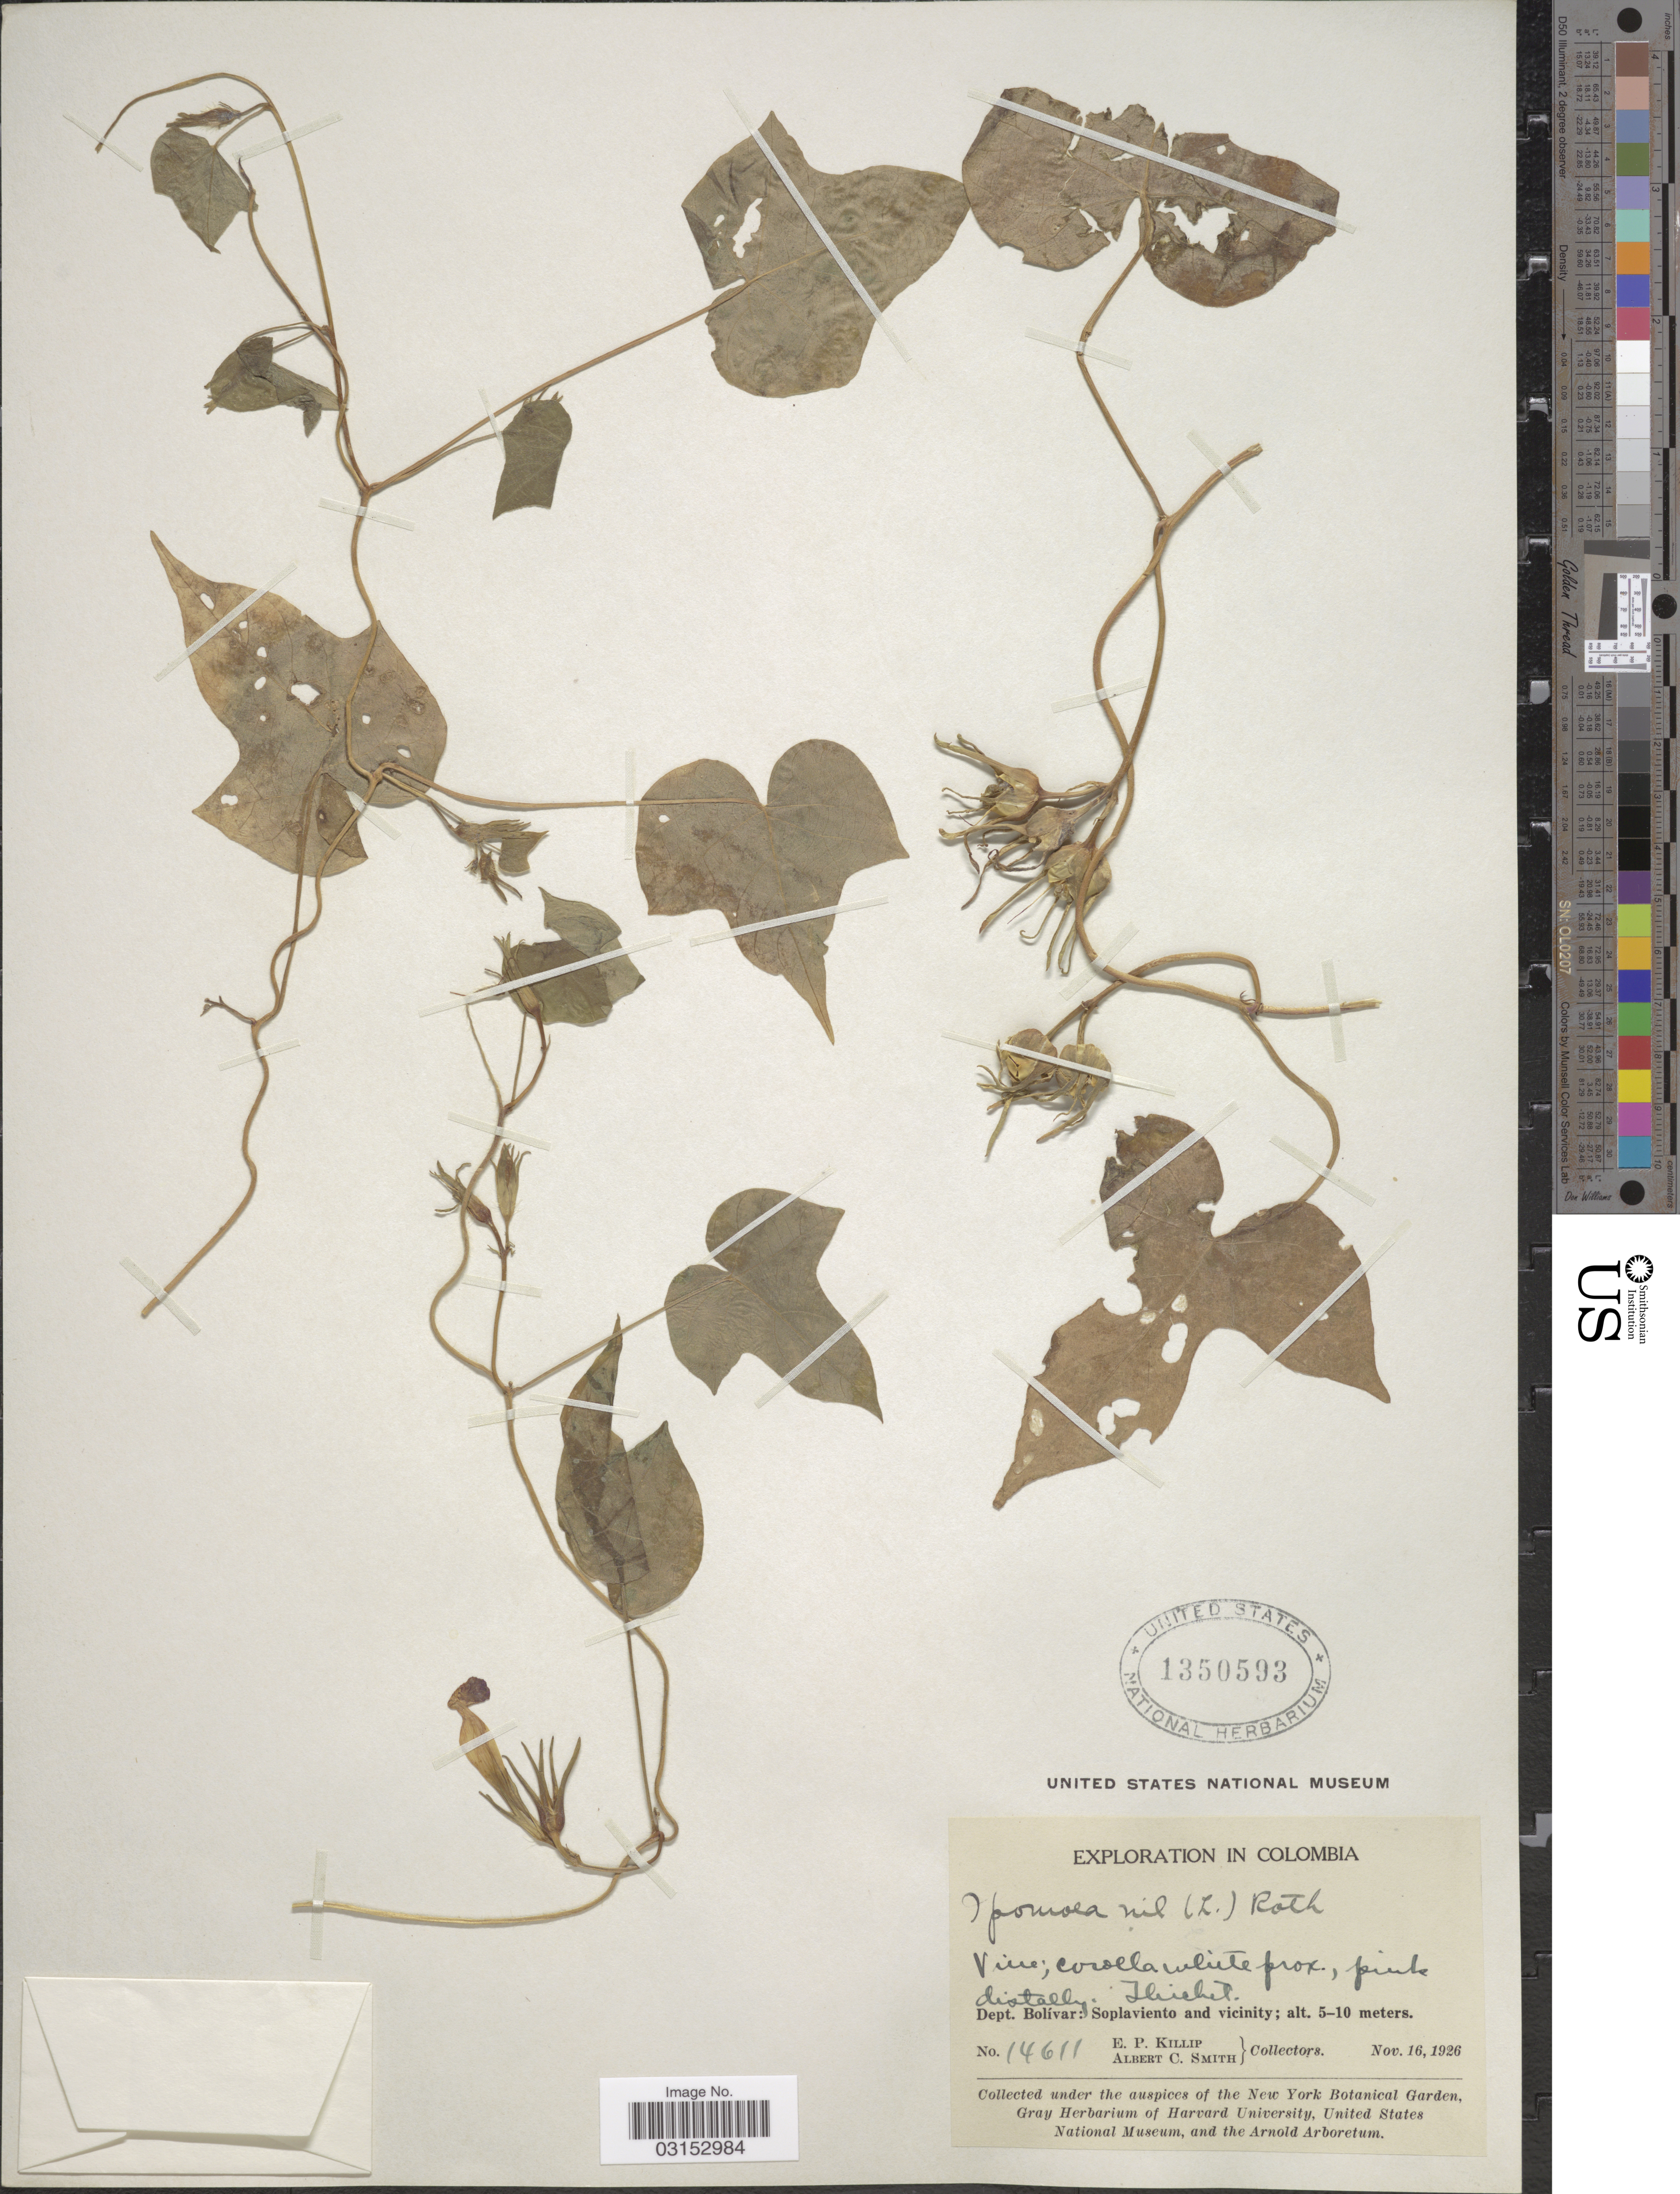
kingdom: Plantae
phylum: Tracheophyta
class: Magnoliopsida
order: Solanales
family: Convolvulaceae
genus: Ipomoea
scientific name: Ipomoea nil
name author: (L.) Roth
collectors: E. P. Killip & A. C. Smith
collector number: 14611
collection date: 1926-11-16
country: Colombia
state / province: Bolívar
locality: Dept. Bolívar: Soplaviento and vicinity.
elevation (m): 5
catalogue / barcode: US 1350593